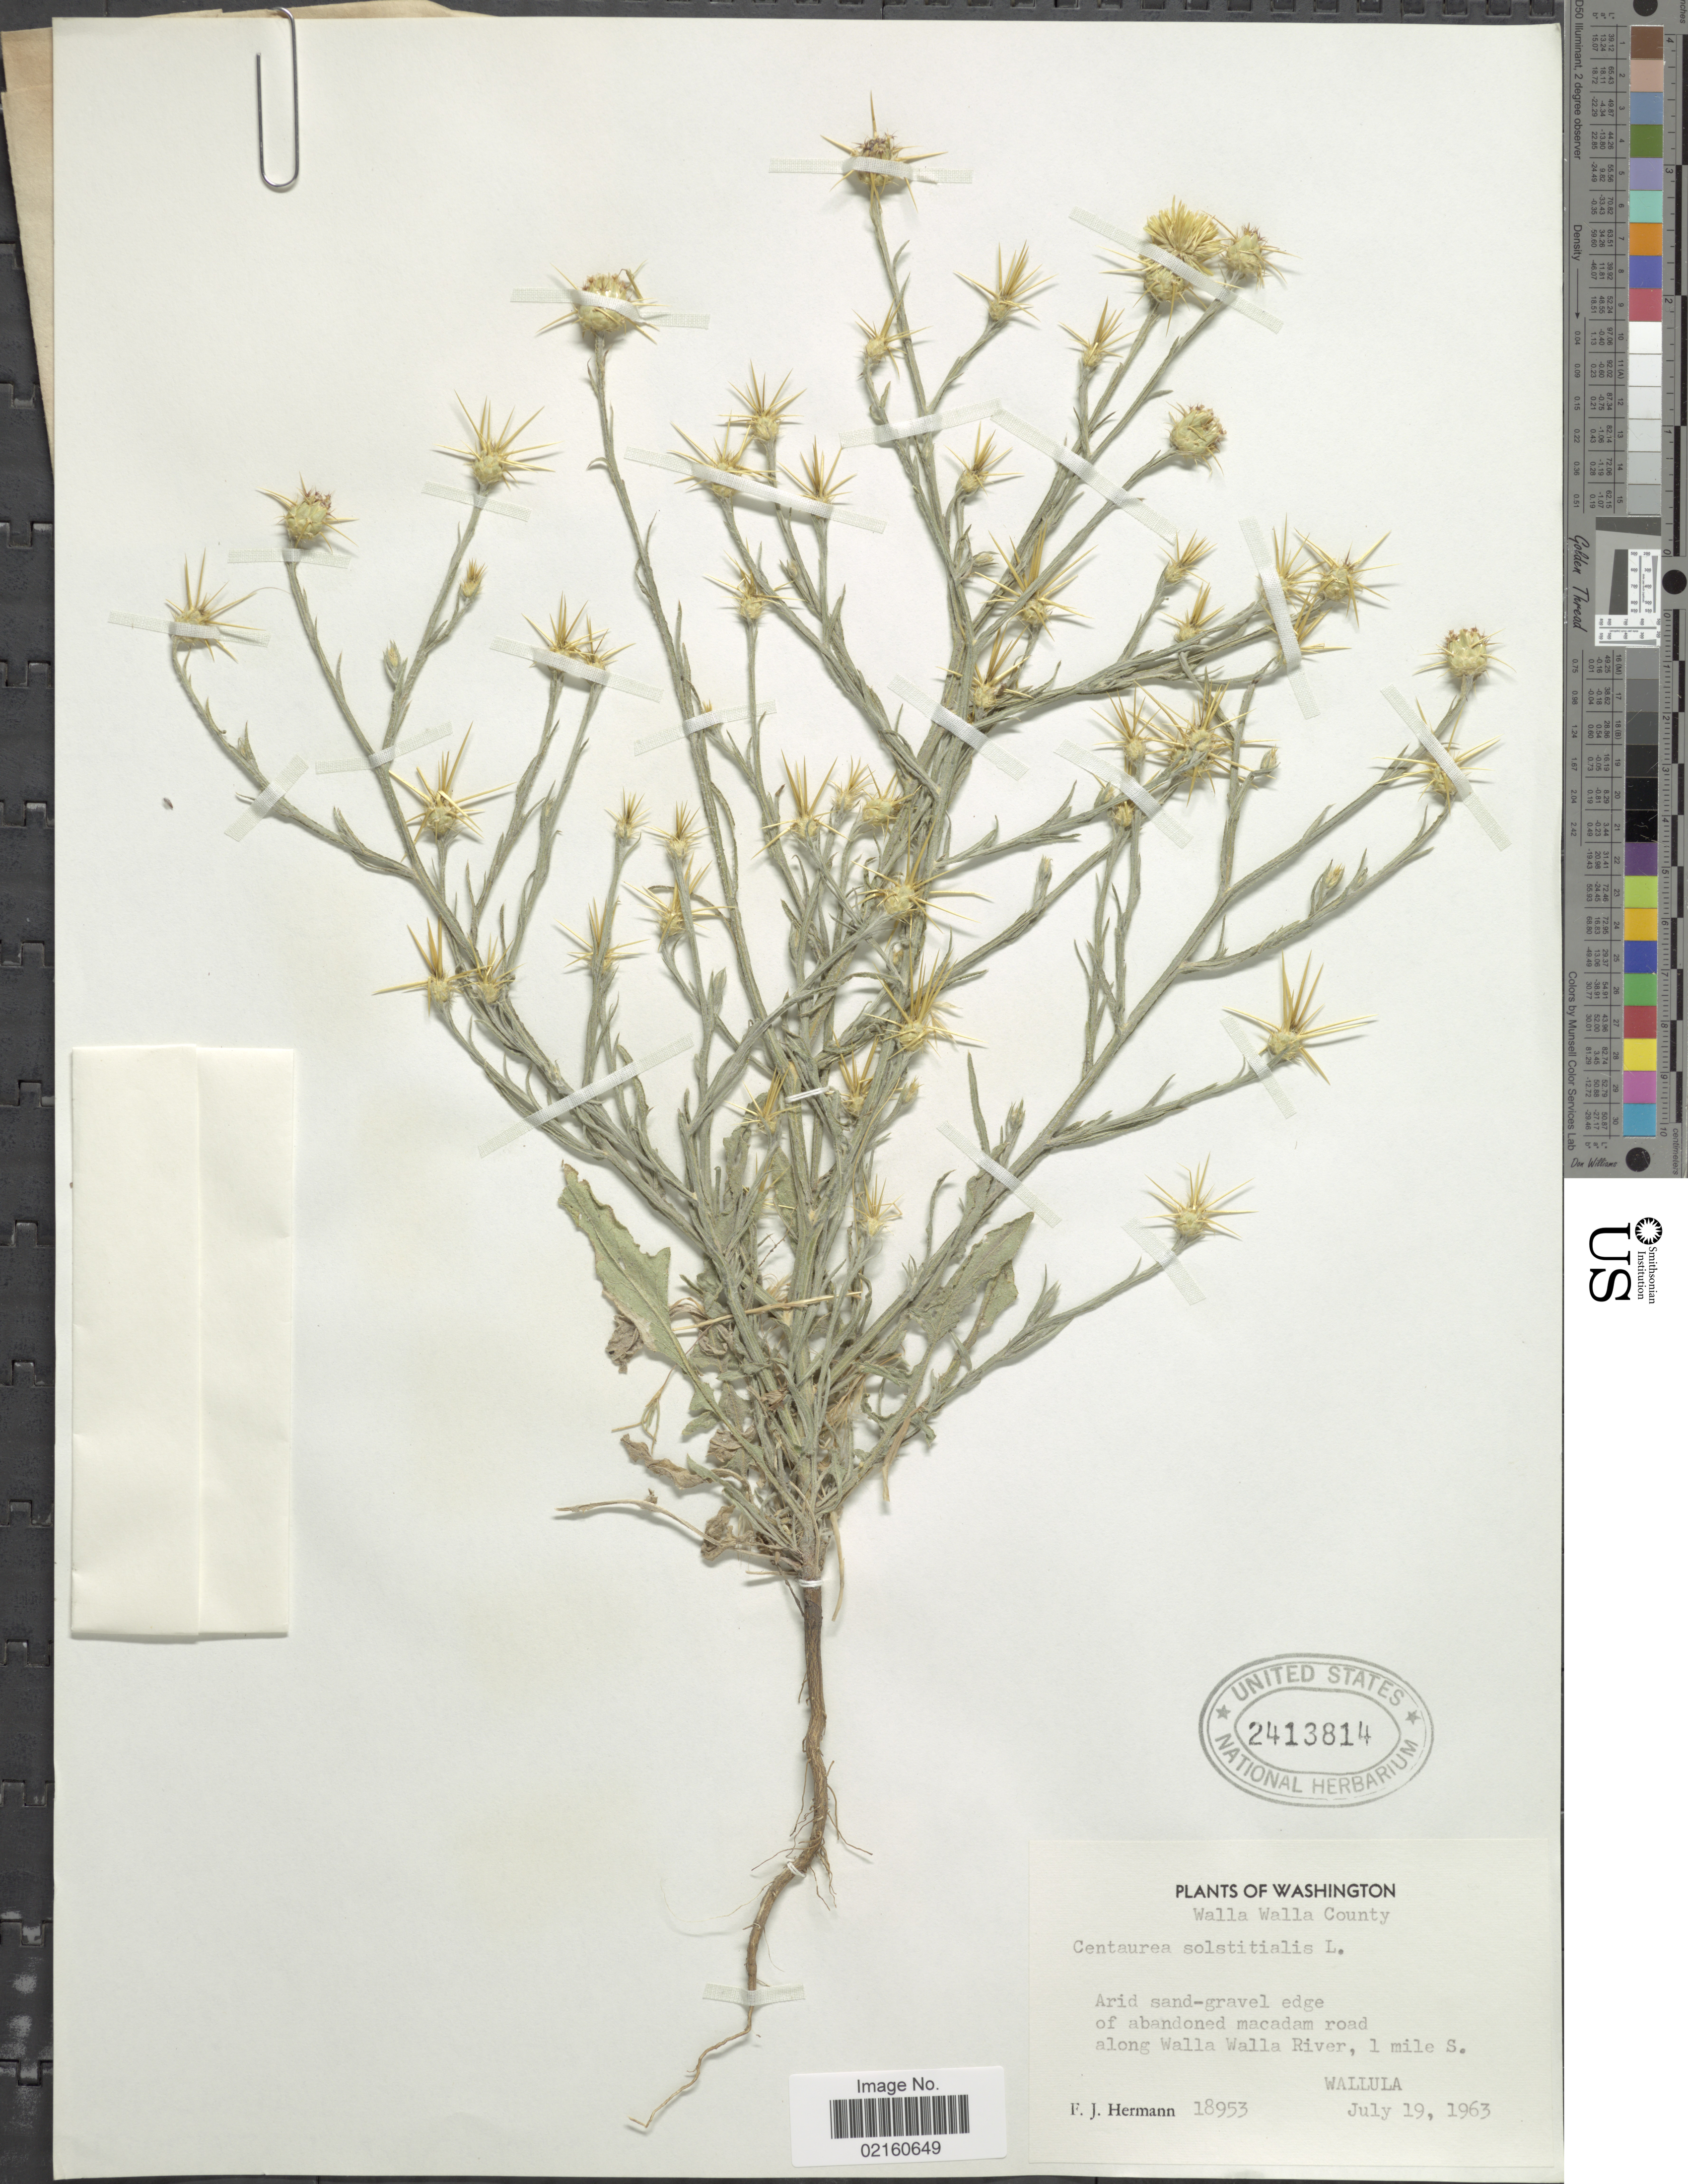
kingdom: Plantae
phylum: Tracheophyta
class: Magnoliopsida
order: Asterales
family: Asteraceae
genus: Centaurea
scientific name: Centaurea solstitialis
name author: L.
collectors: F. J. Hermann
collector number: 18953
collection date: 1963-07-19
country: United States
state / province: Washington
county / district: Walla Walla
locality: Walla Walla County, road along Walla Walla River, 1 mile S., Wallula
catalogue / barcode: US 2413814